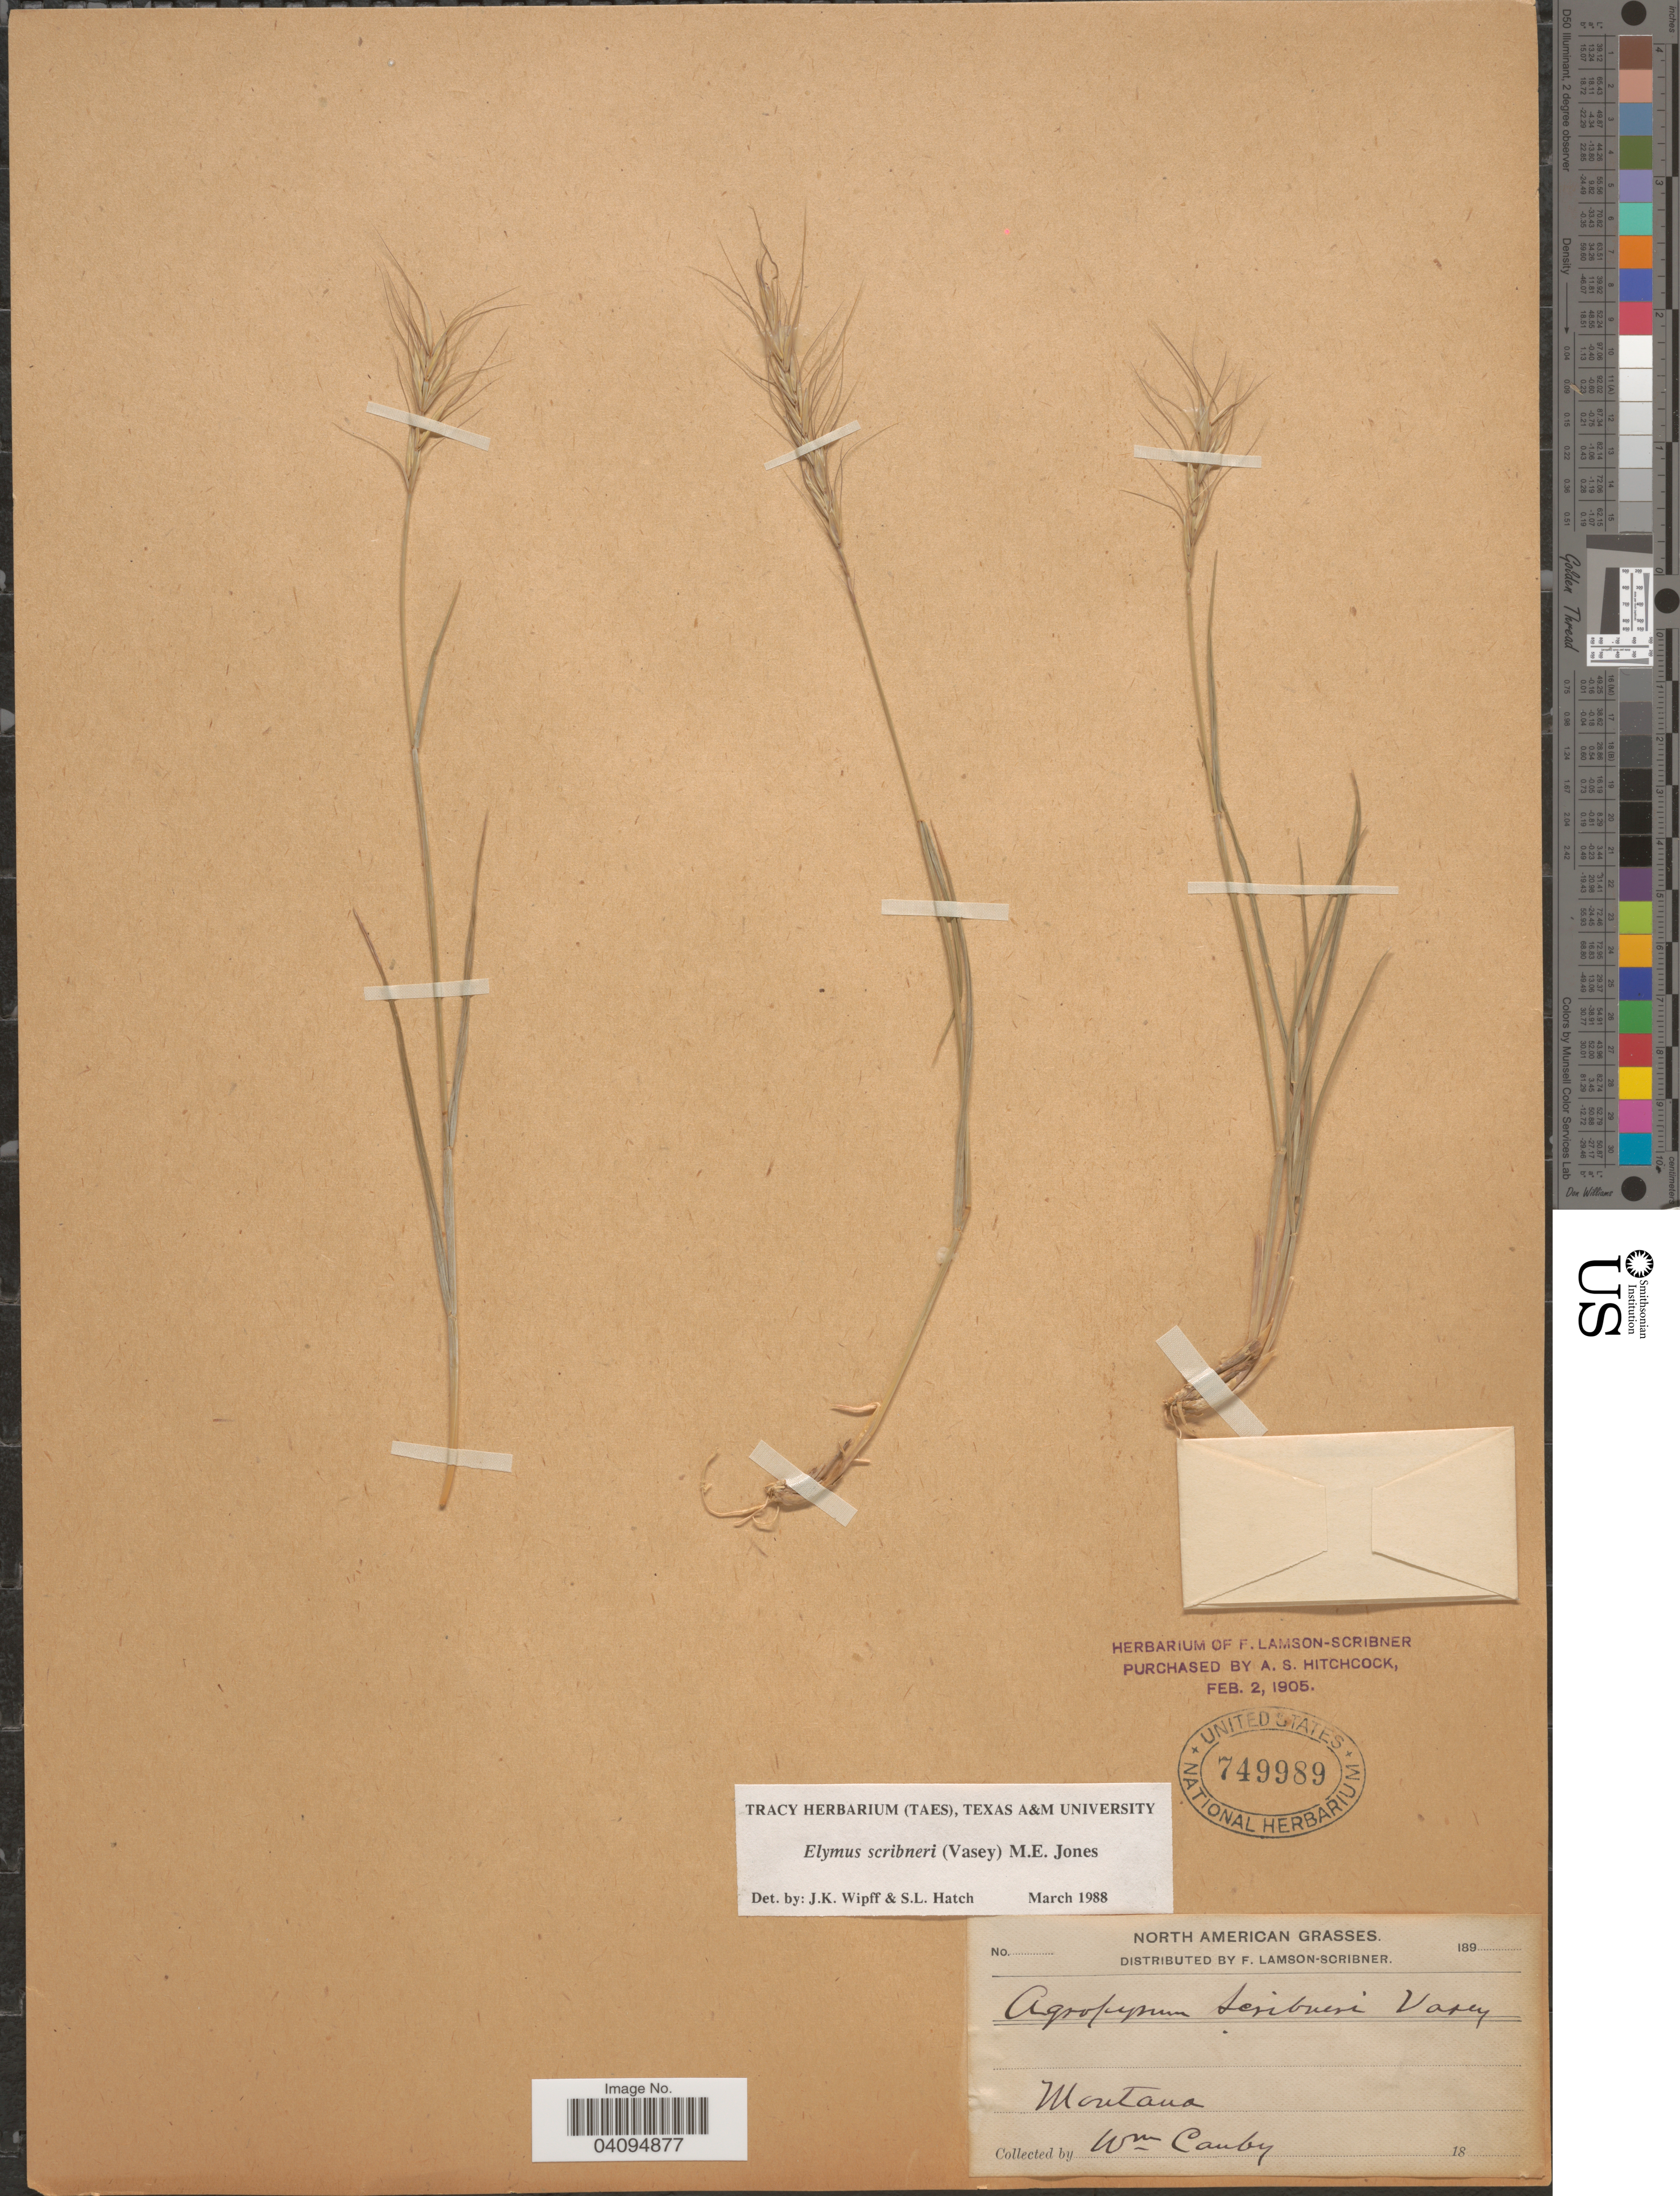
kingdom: Plantae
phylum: Tracheophyta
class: Liliopsida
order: Poales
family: Poaceae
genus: Elymus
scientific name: Elymus scribneri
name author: (Vasey) M.E. Jones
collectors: W. M. Canby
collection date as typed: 18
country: United States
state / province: Montana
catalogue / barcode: US 749989